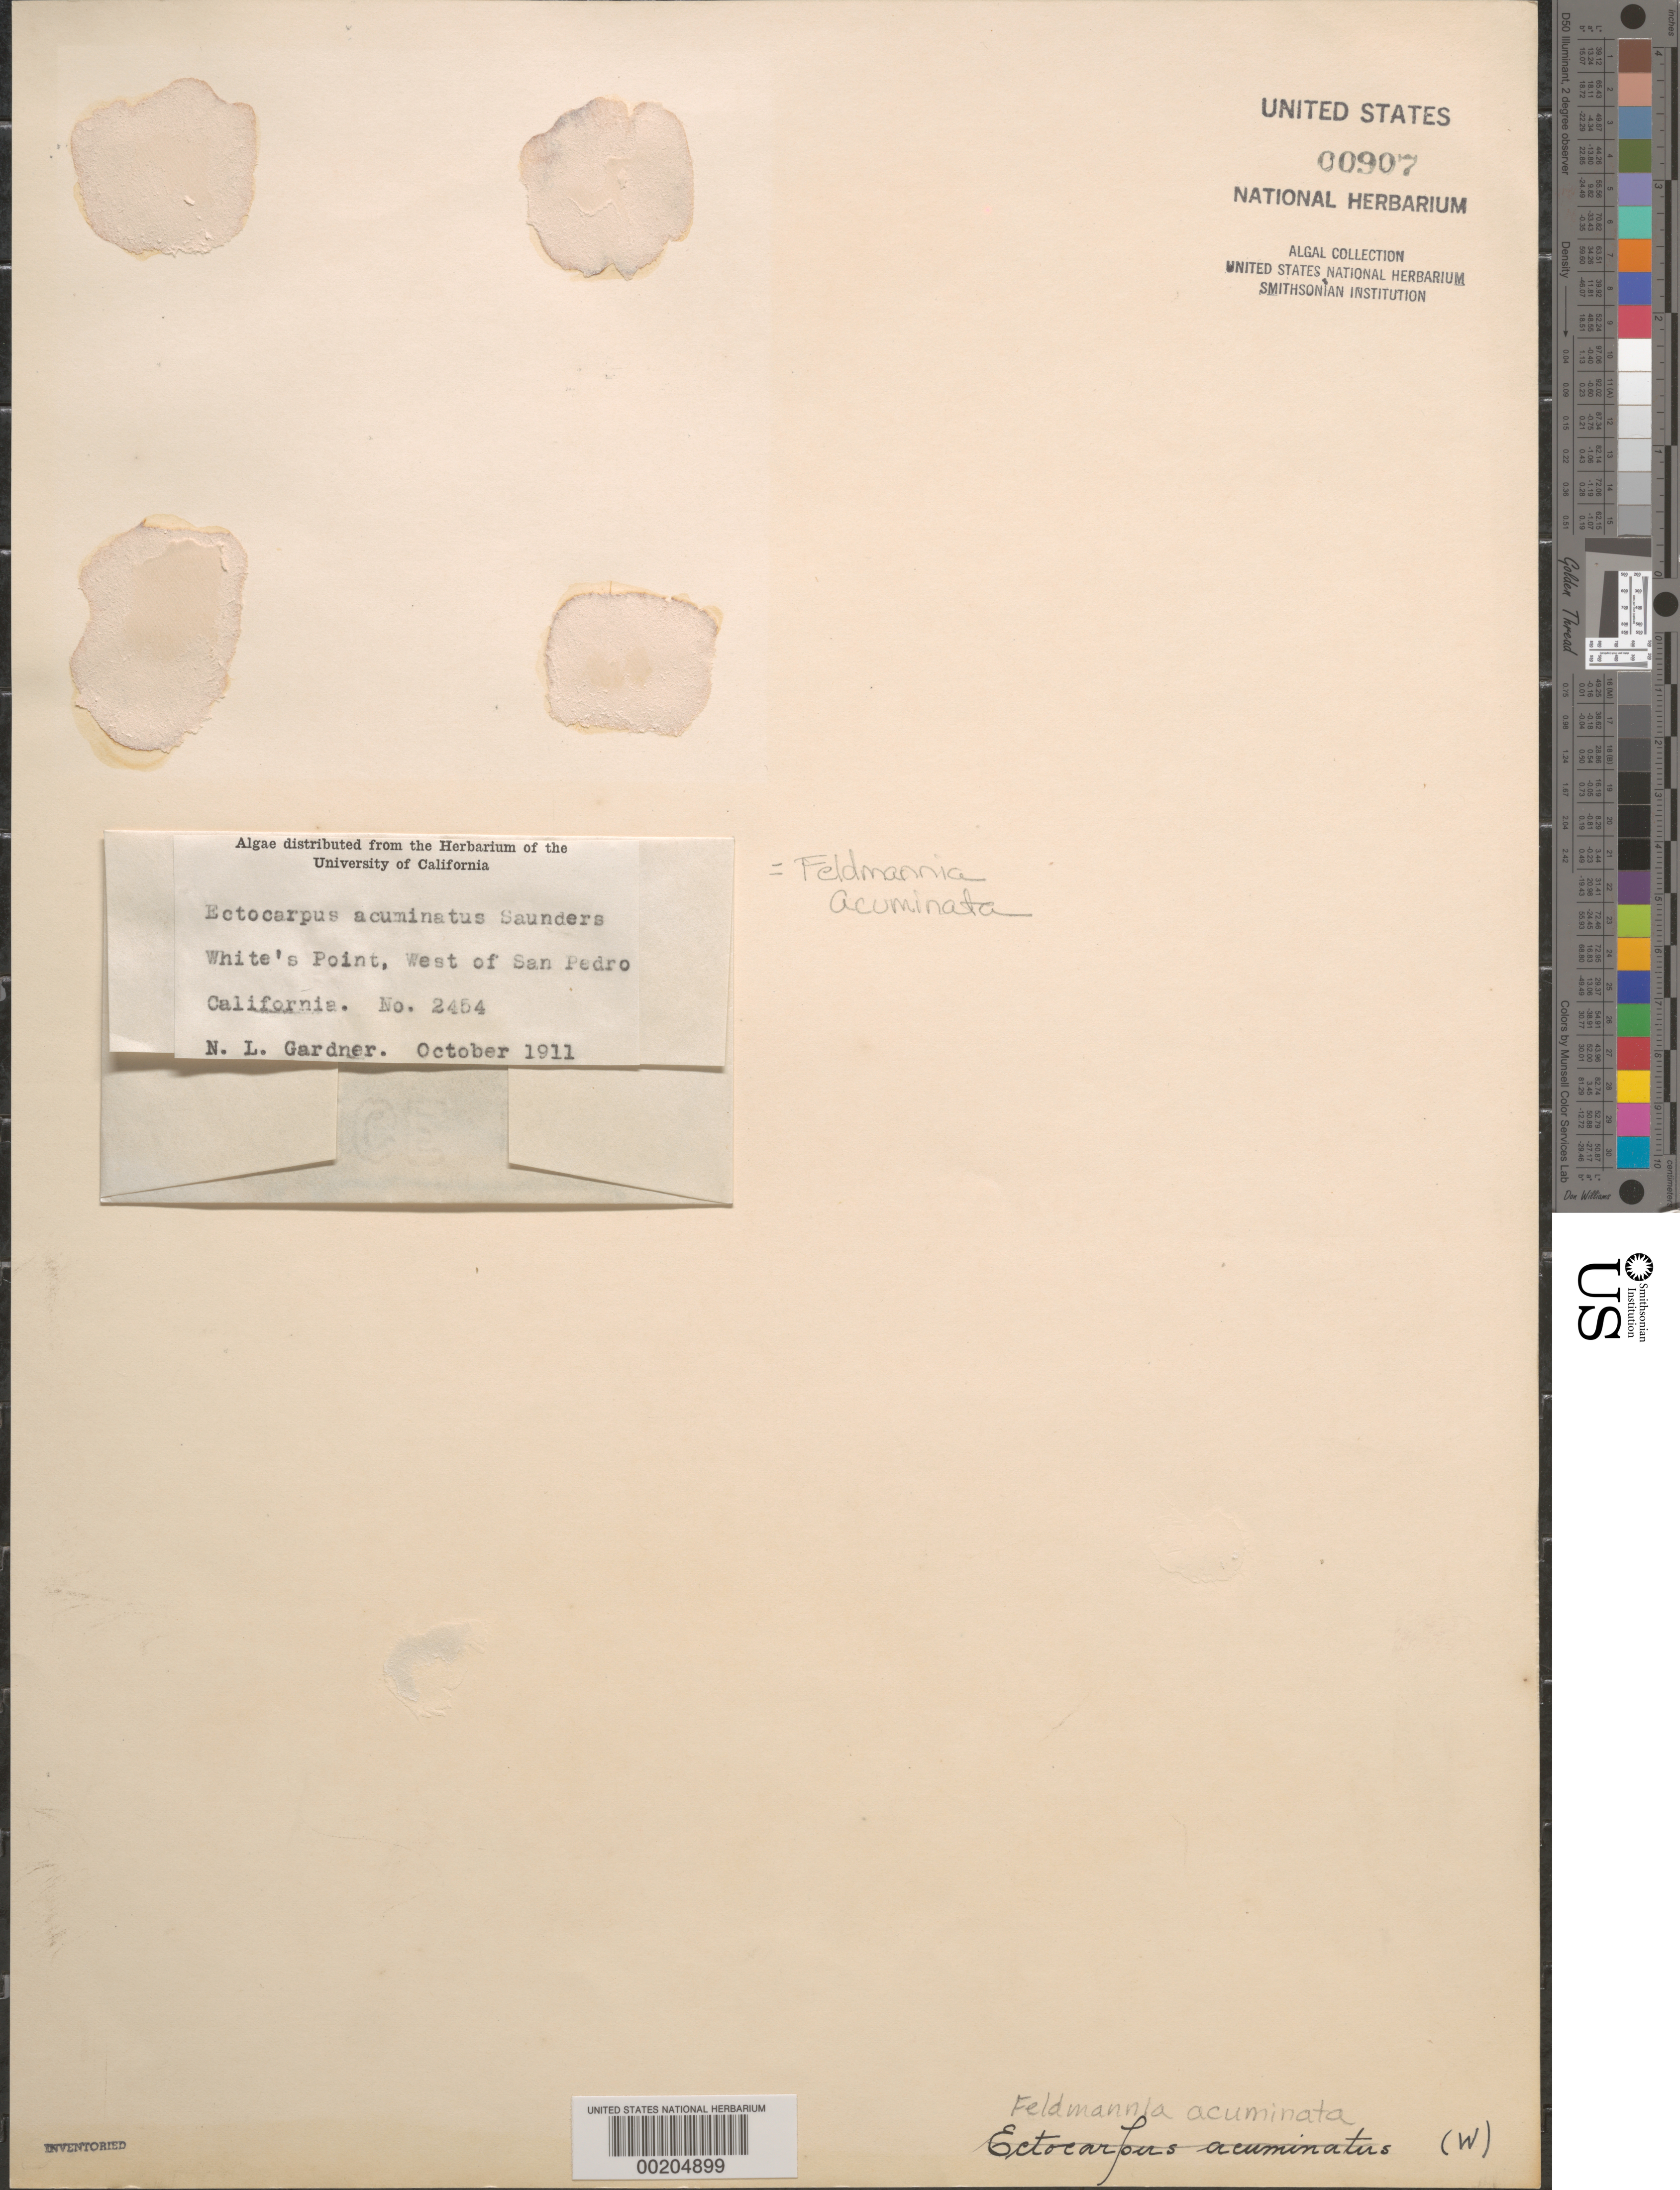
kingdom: Chromista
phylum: Ochrophyta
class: Phaeophyceae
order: Ectocarpales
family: Acinetosporaceae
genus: Feldmannia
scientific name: Feldmannia acuminata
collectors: N. Gardner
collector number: NLG 2454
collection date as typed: Oct 1911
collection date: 1911-10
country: United States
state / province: California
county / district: Los Angeles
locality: White's Point, west of San Pedro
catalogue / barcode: US 907